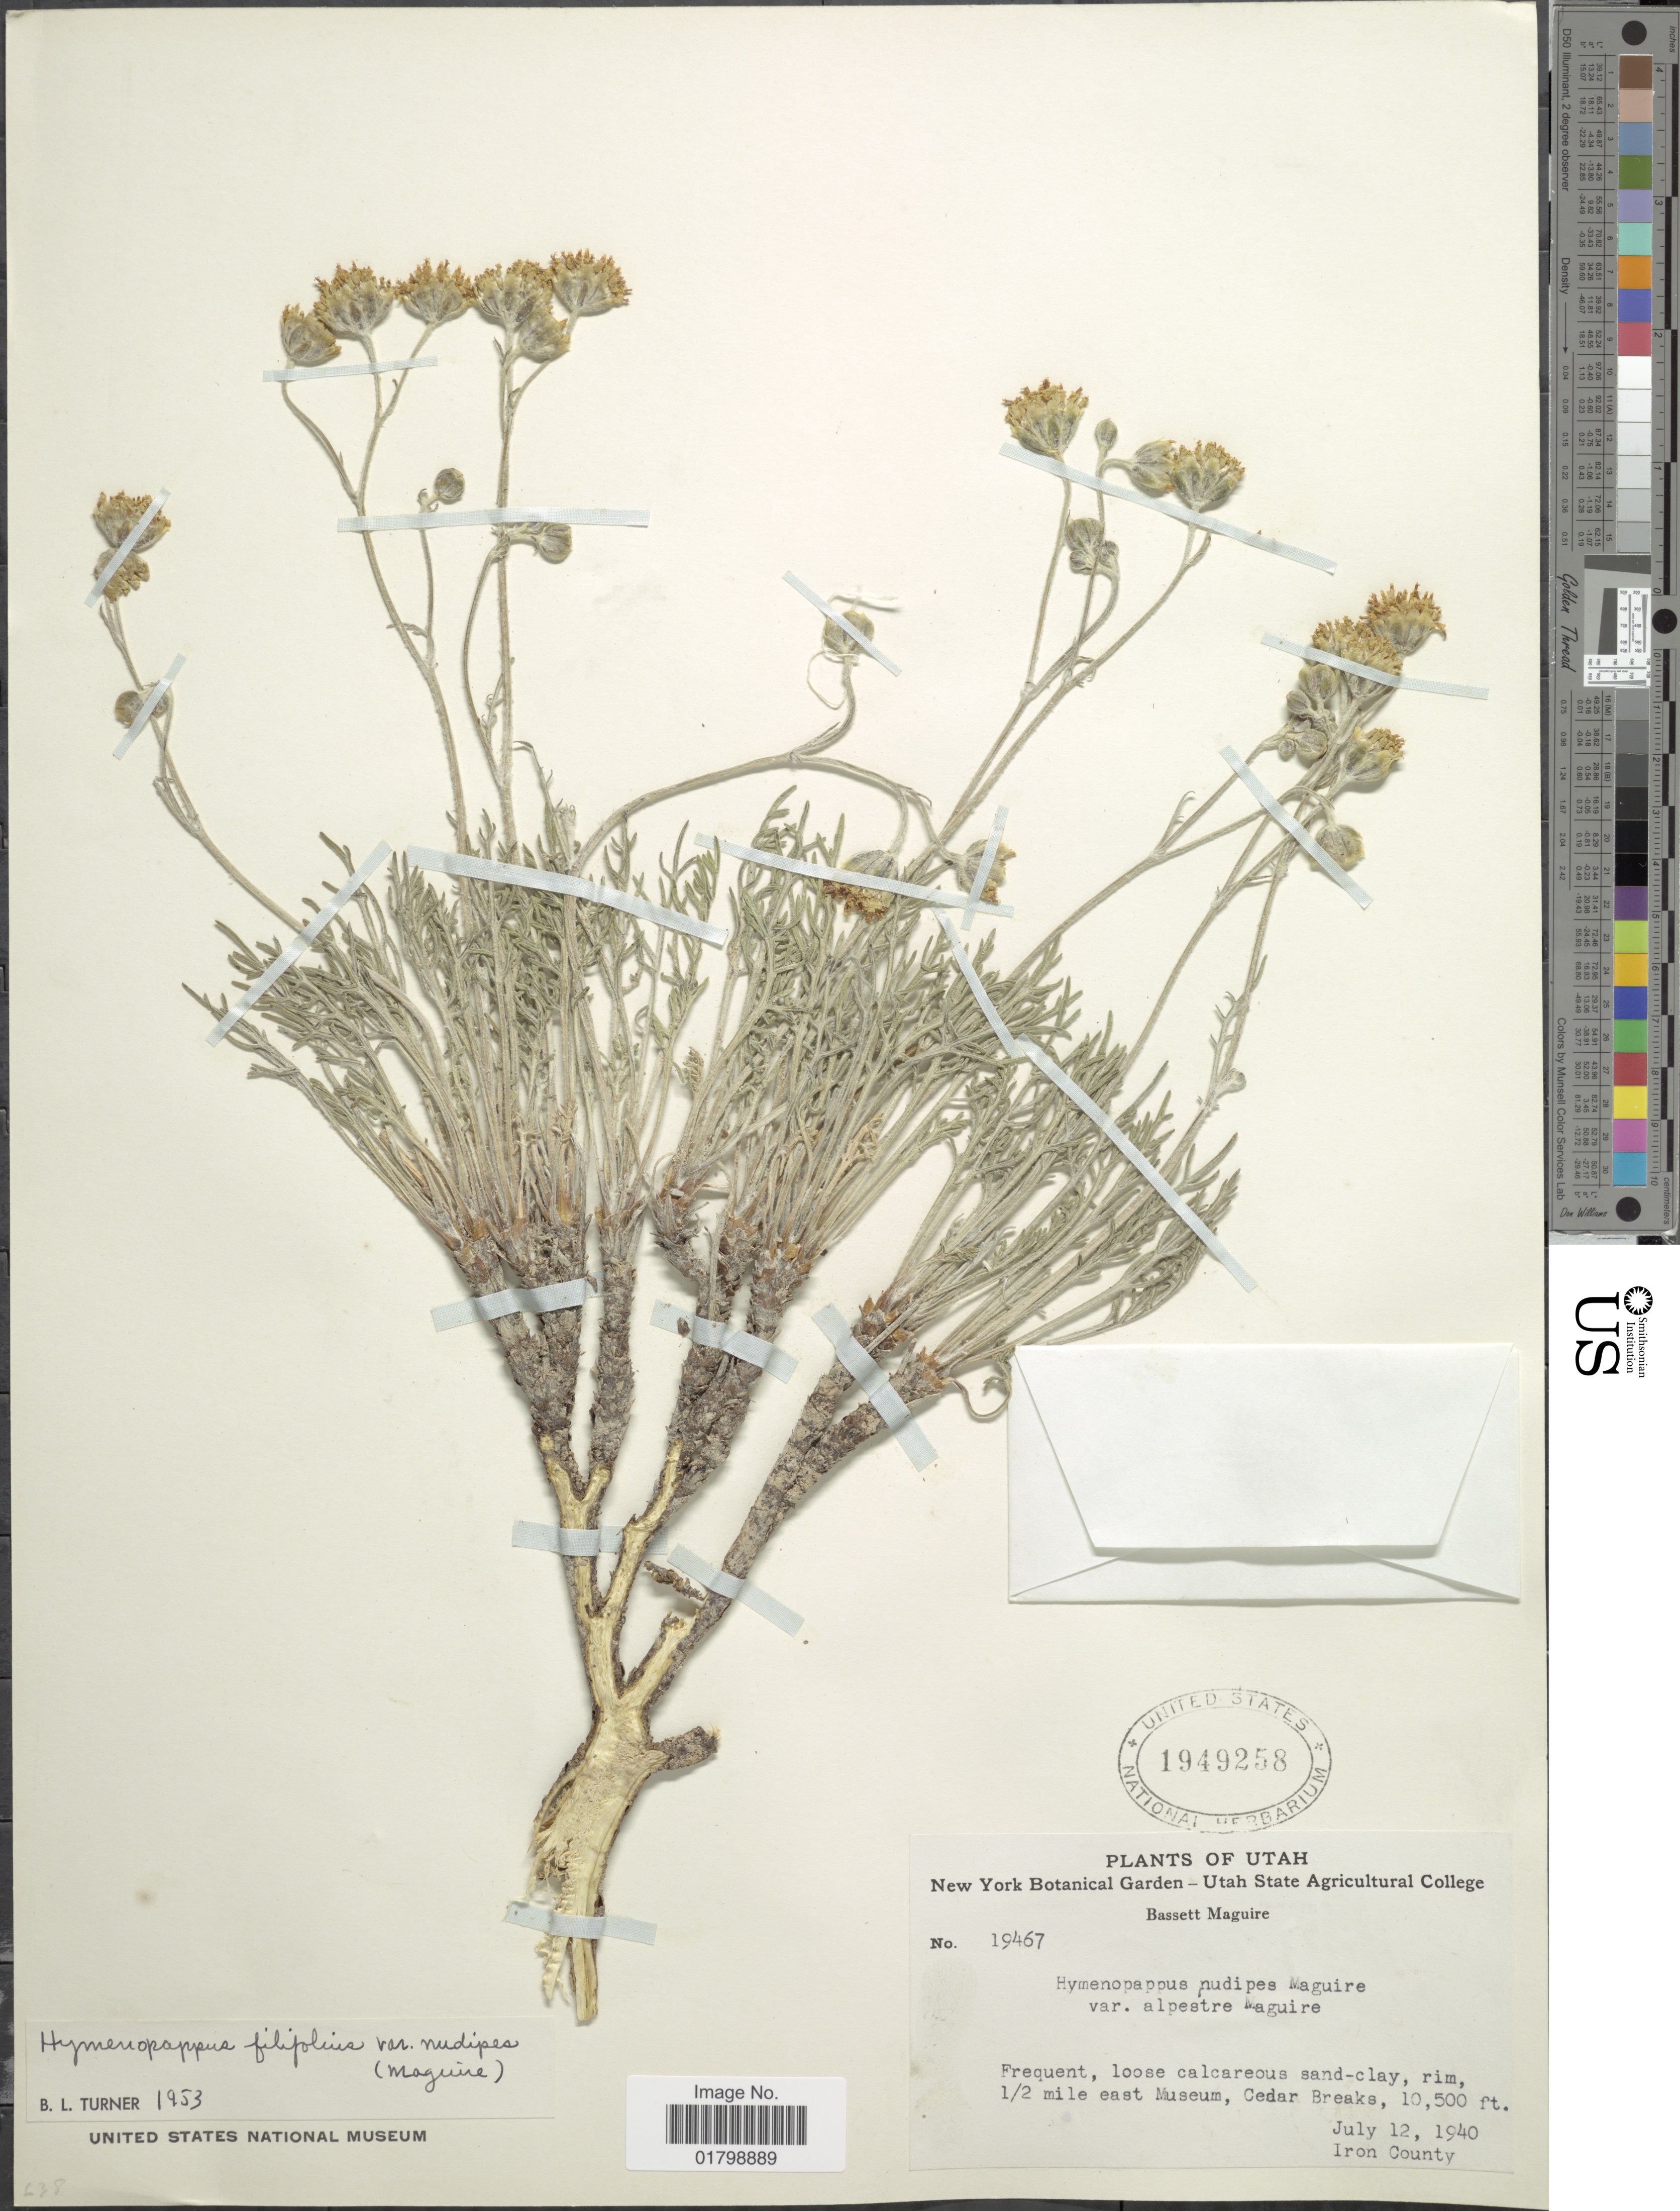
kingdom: Plantae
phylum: Tracheophyta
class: Magnoliopsida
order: Asterales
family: Asteraceae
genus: Hymenopappus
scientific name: Hymenopappus filifolius var. nudipes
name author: (Maguire) B.L. Turner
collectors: B. Maguire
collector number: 19467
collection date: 1940-07-12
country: United States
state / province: Utah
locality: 1/2 mile east Museum, Cedar Breaks, Iron County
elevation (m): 3200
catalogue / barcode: US 1949258